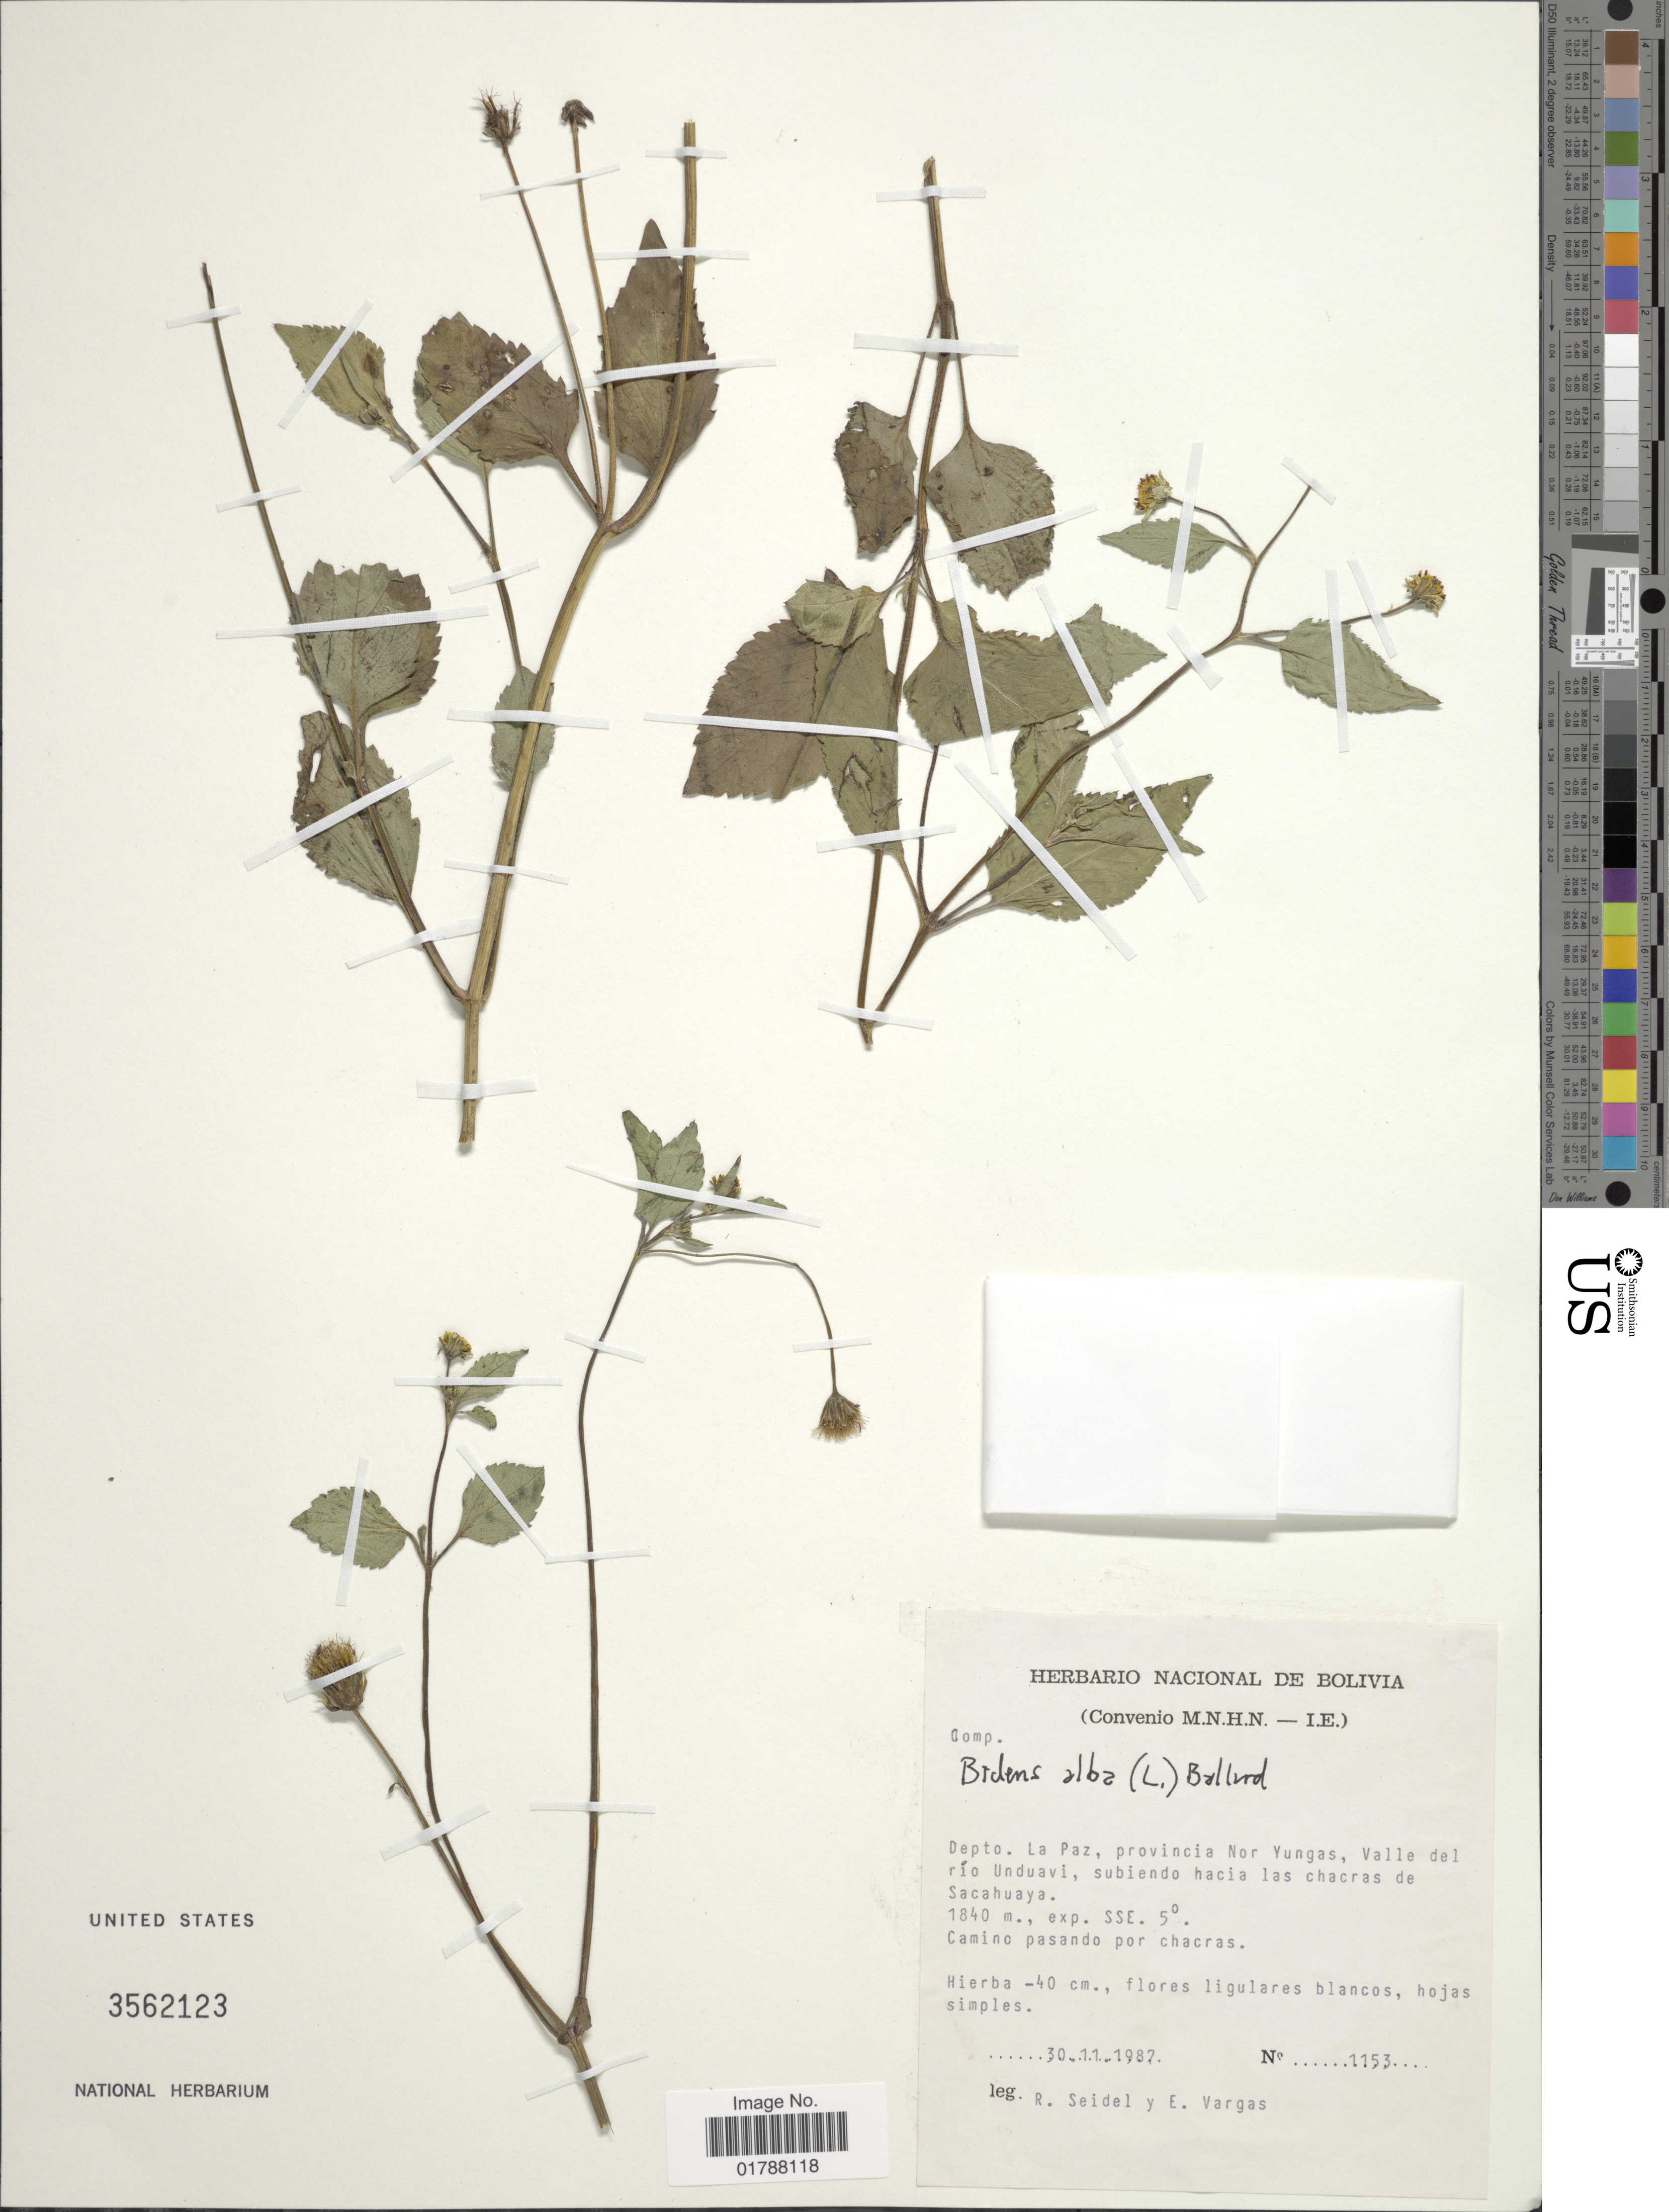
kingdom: Plantae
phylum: Tracheophyta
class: Magnoliopsida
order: Asterales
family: Asteraceae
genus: Bidens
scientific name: Bidens alba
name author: (L.) DC.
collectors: R. Seidel & E. Vargas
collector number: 1153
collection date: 1987-11-30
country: Bolivia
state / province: La Paz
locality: Depto. La Paz, provincia Nor Yungas, Valle del rio Unduavi, subiendo hacia las chacras de Sacahuaya, exp. SSE 5°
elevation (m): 1840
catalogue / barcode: US 3562123